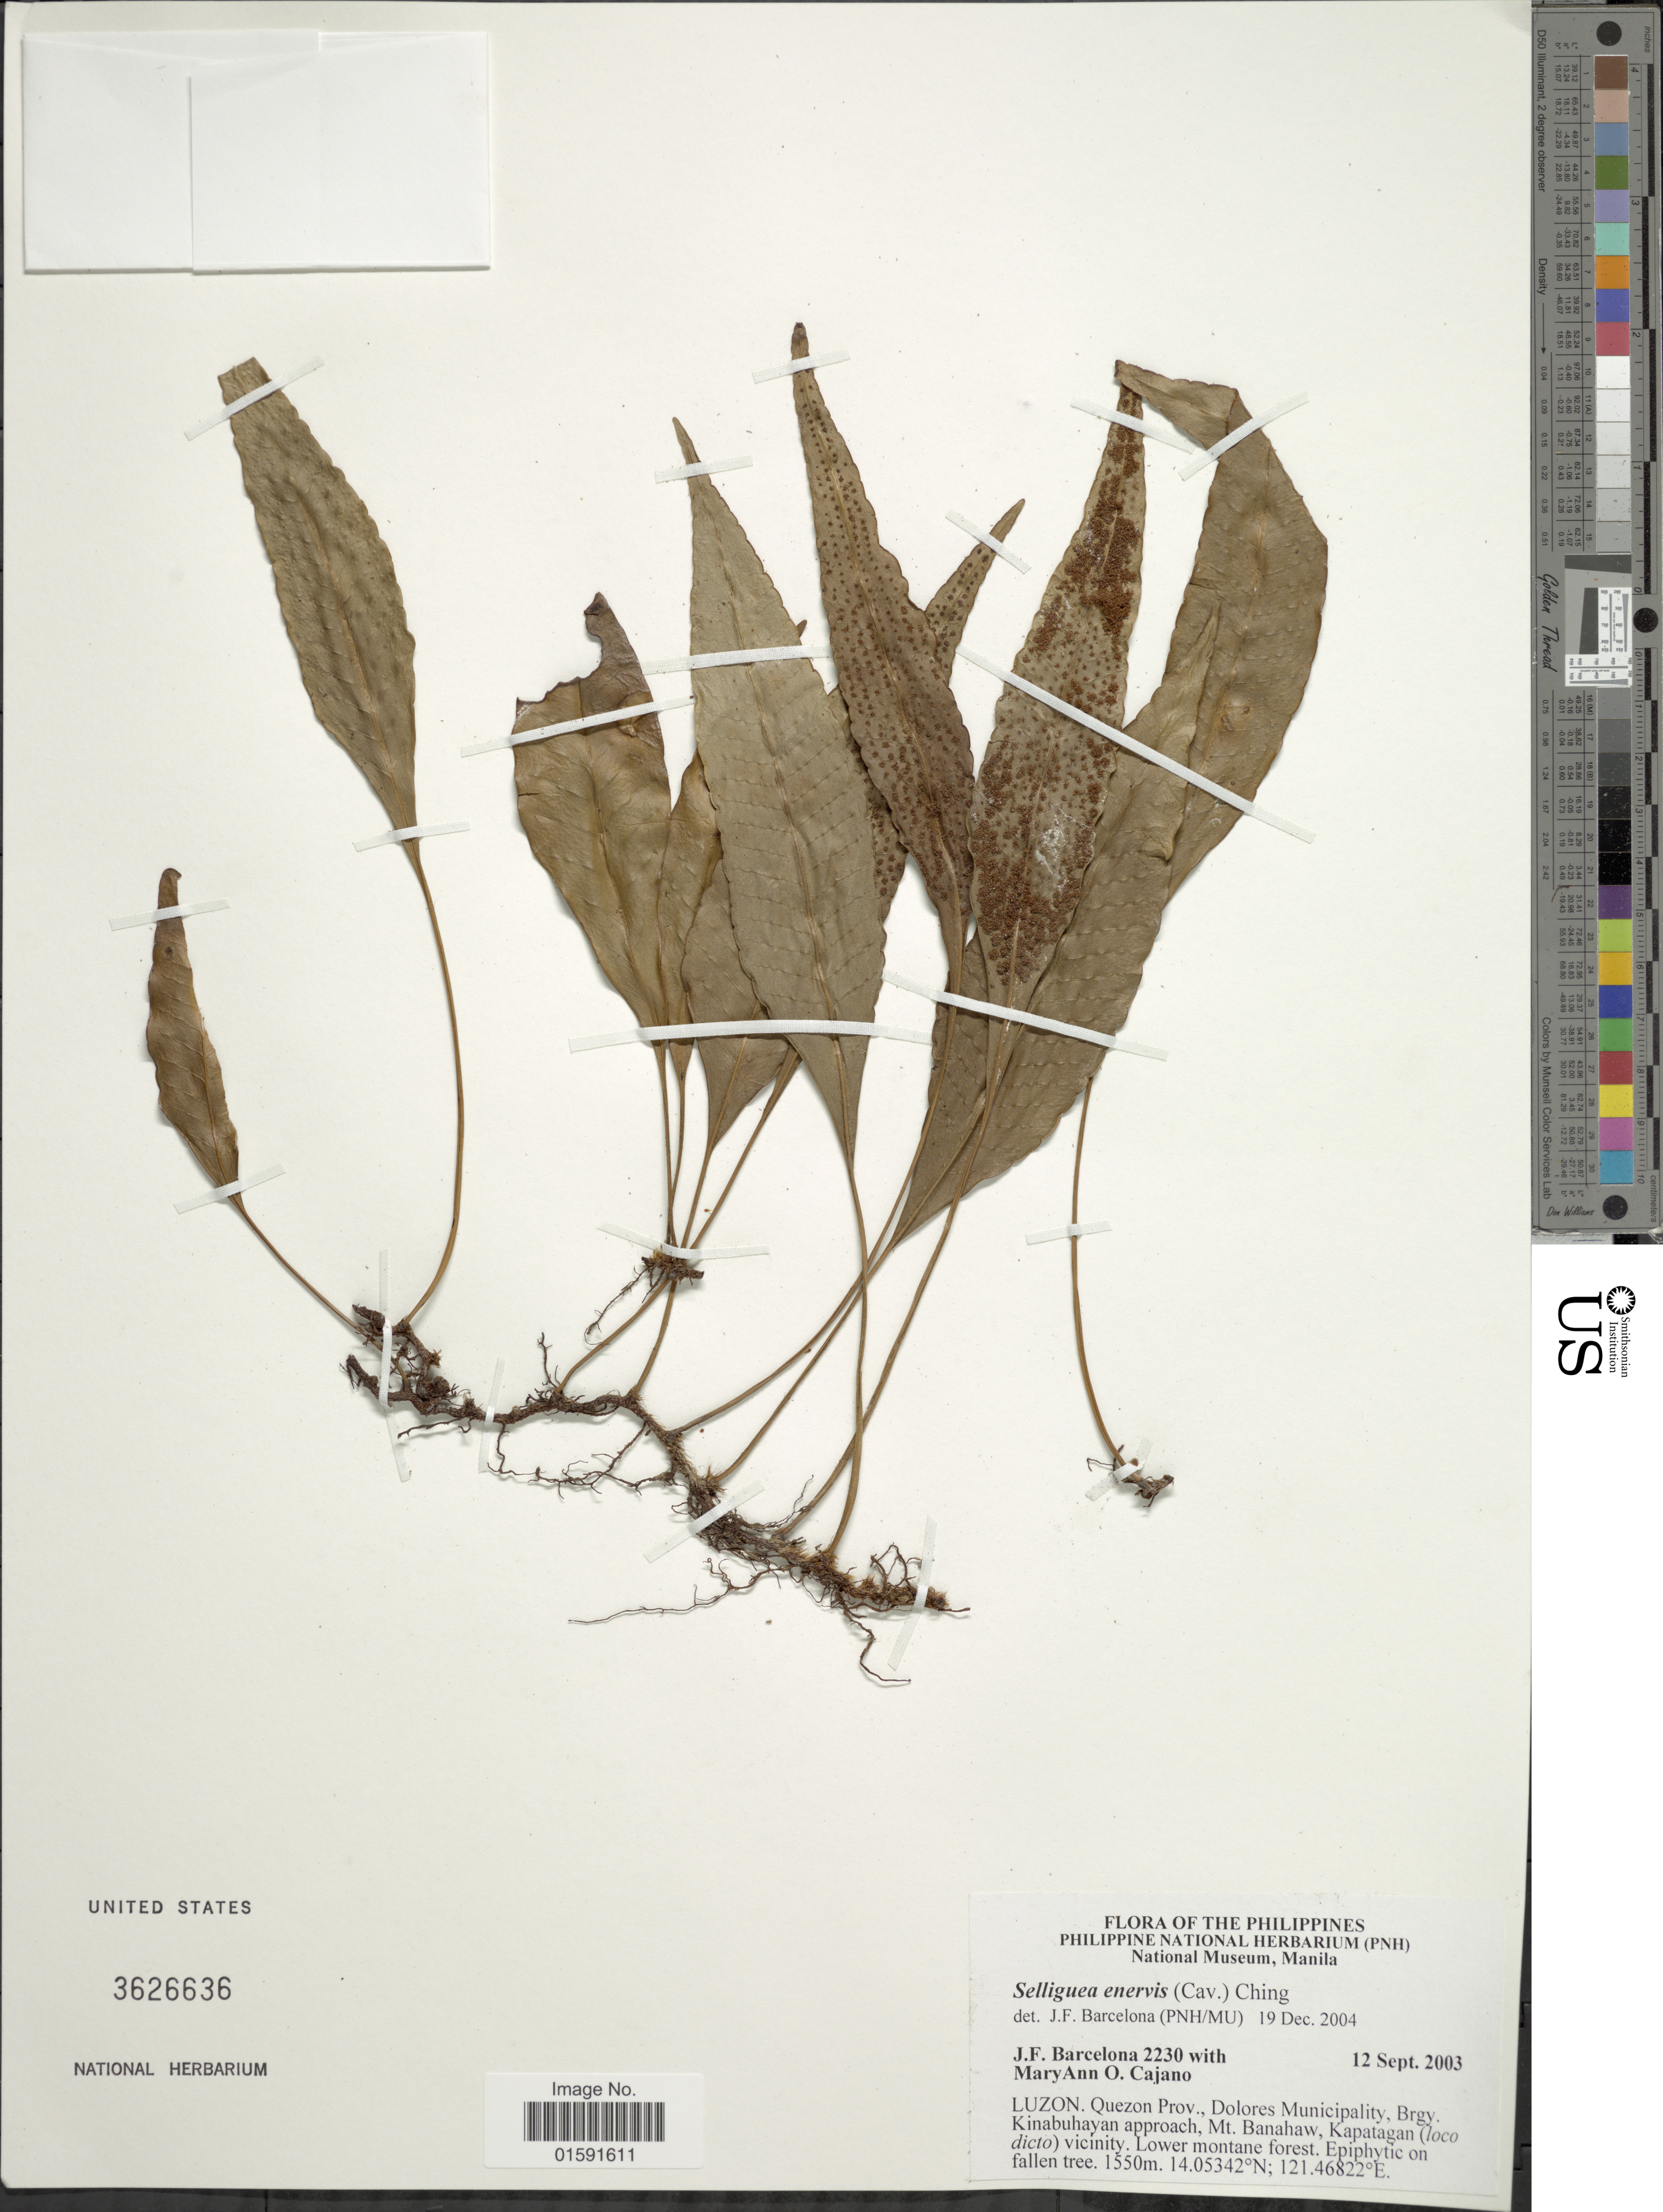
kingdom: Plantae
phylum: Tracheophyta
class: Polypodiopsida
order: Polypodiales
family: Polypodiaceae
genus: Selliguea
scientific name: Selliguea enervis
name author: (Cav.) Ching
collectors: J. F. Barcelona & M. Cajano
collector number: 2230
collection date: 2003-09-12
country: Philippines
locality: Luzon. Quezon Prov., Dolores Municiplaity, Brgy Kinabuhayan approach, Mt. Banahw, Kapatagan (loco dicto) vicinity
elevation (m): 1550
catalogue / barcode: US 3626636